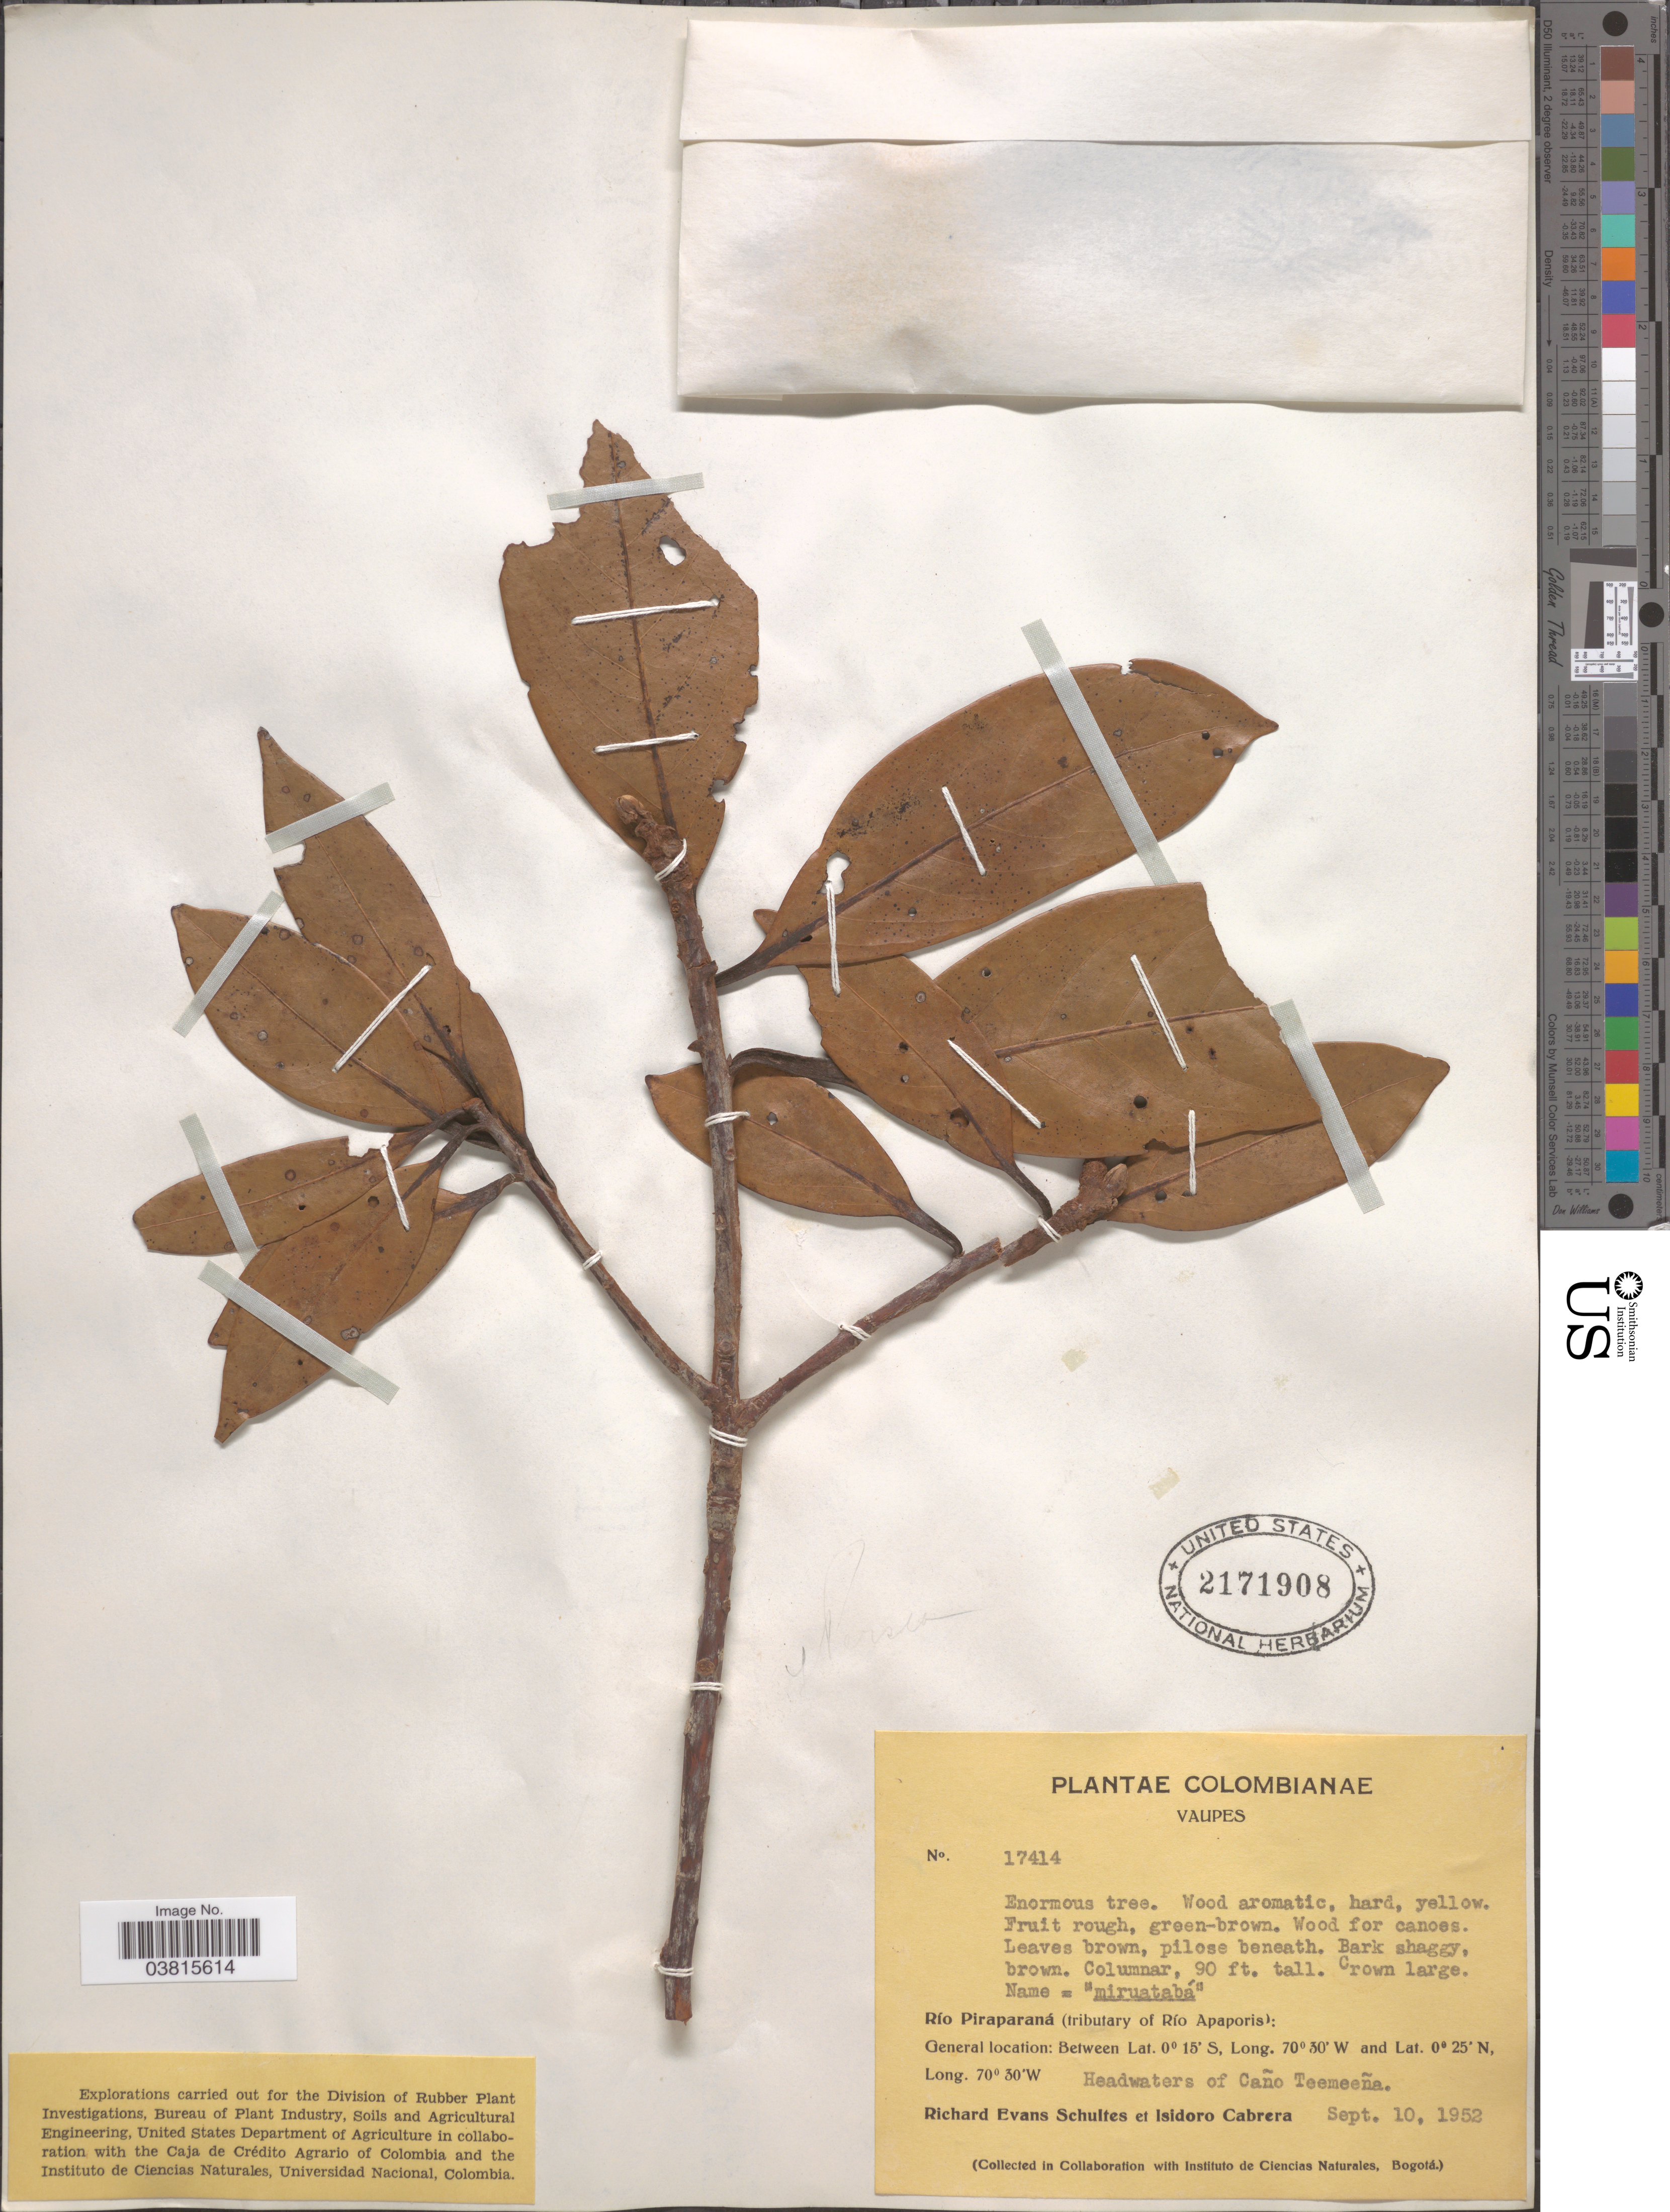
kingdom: Plantae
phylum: Tracheophyta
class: Magnoliopsida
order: Laurales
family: Lauraceae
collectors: R. E. Schultes & I. Cabrera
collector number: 17414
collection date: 1952-09-10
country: Colombia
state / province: Vaupés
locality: Río Piraparaná (tributary of Río Apaporis). Headwaters of Caño Teemeeña.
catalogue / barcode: US 2171908